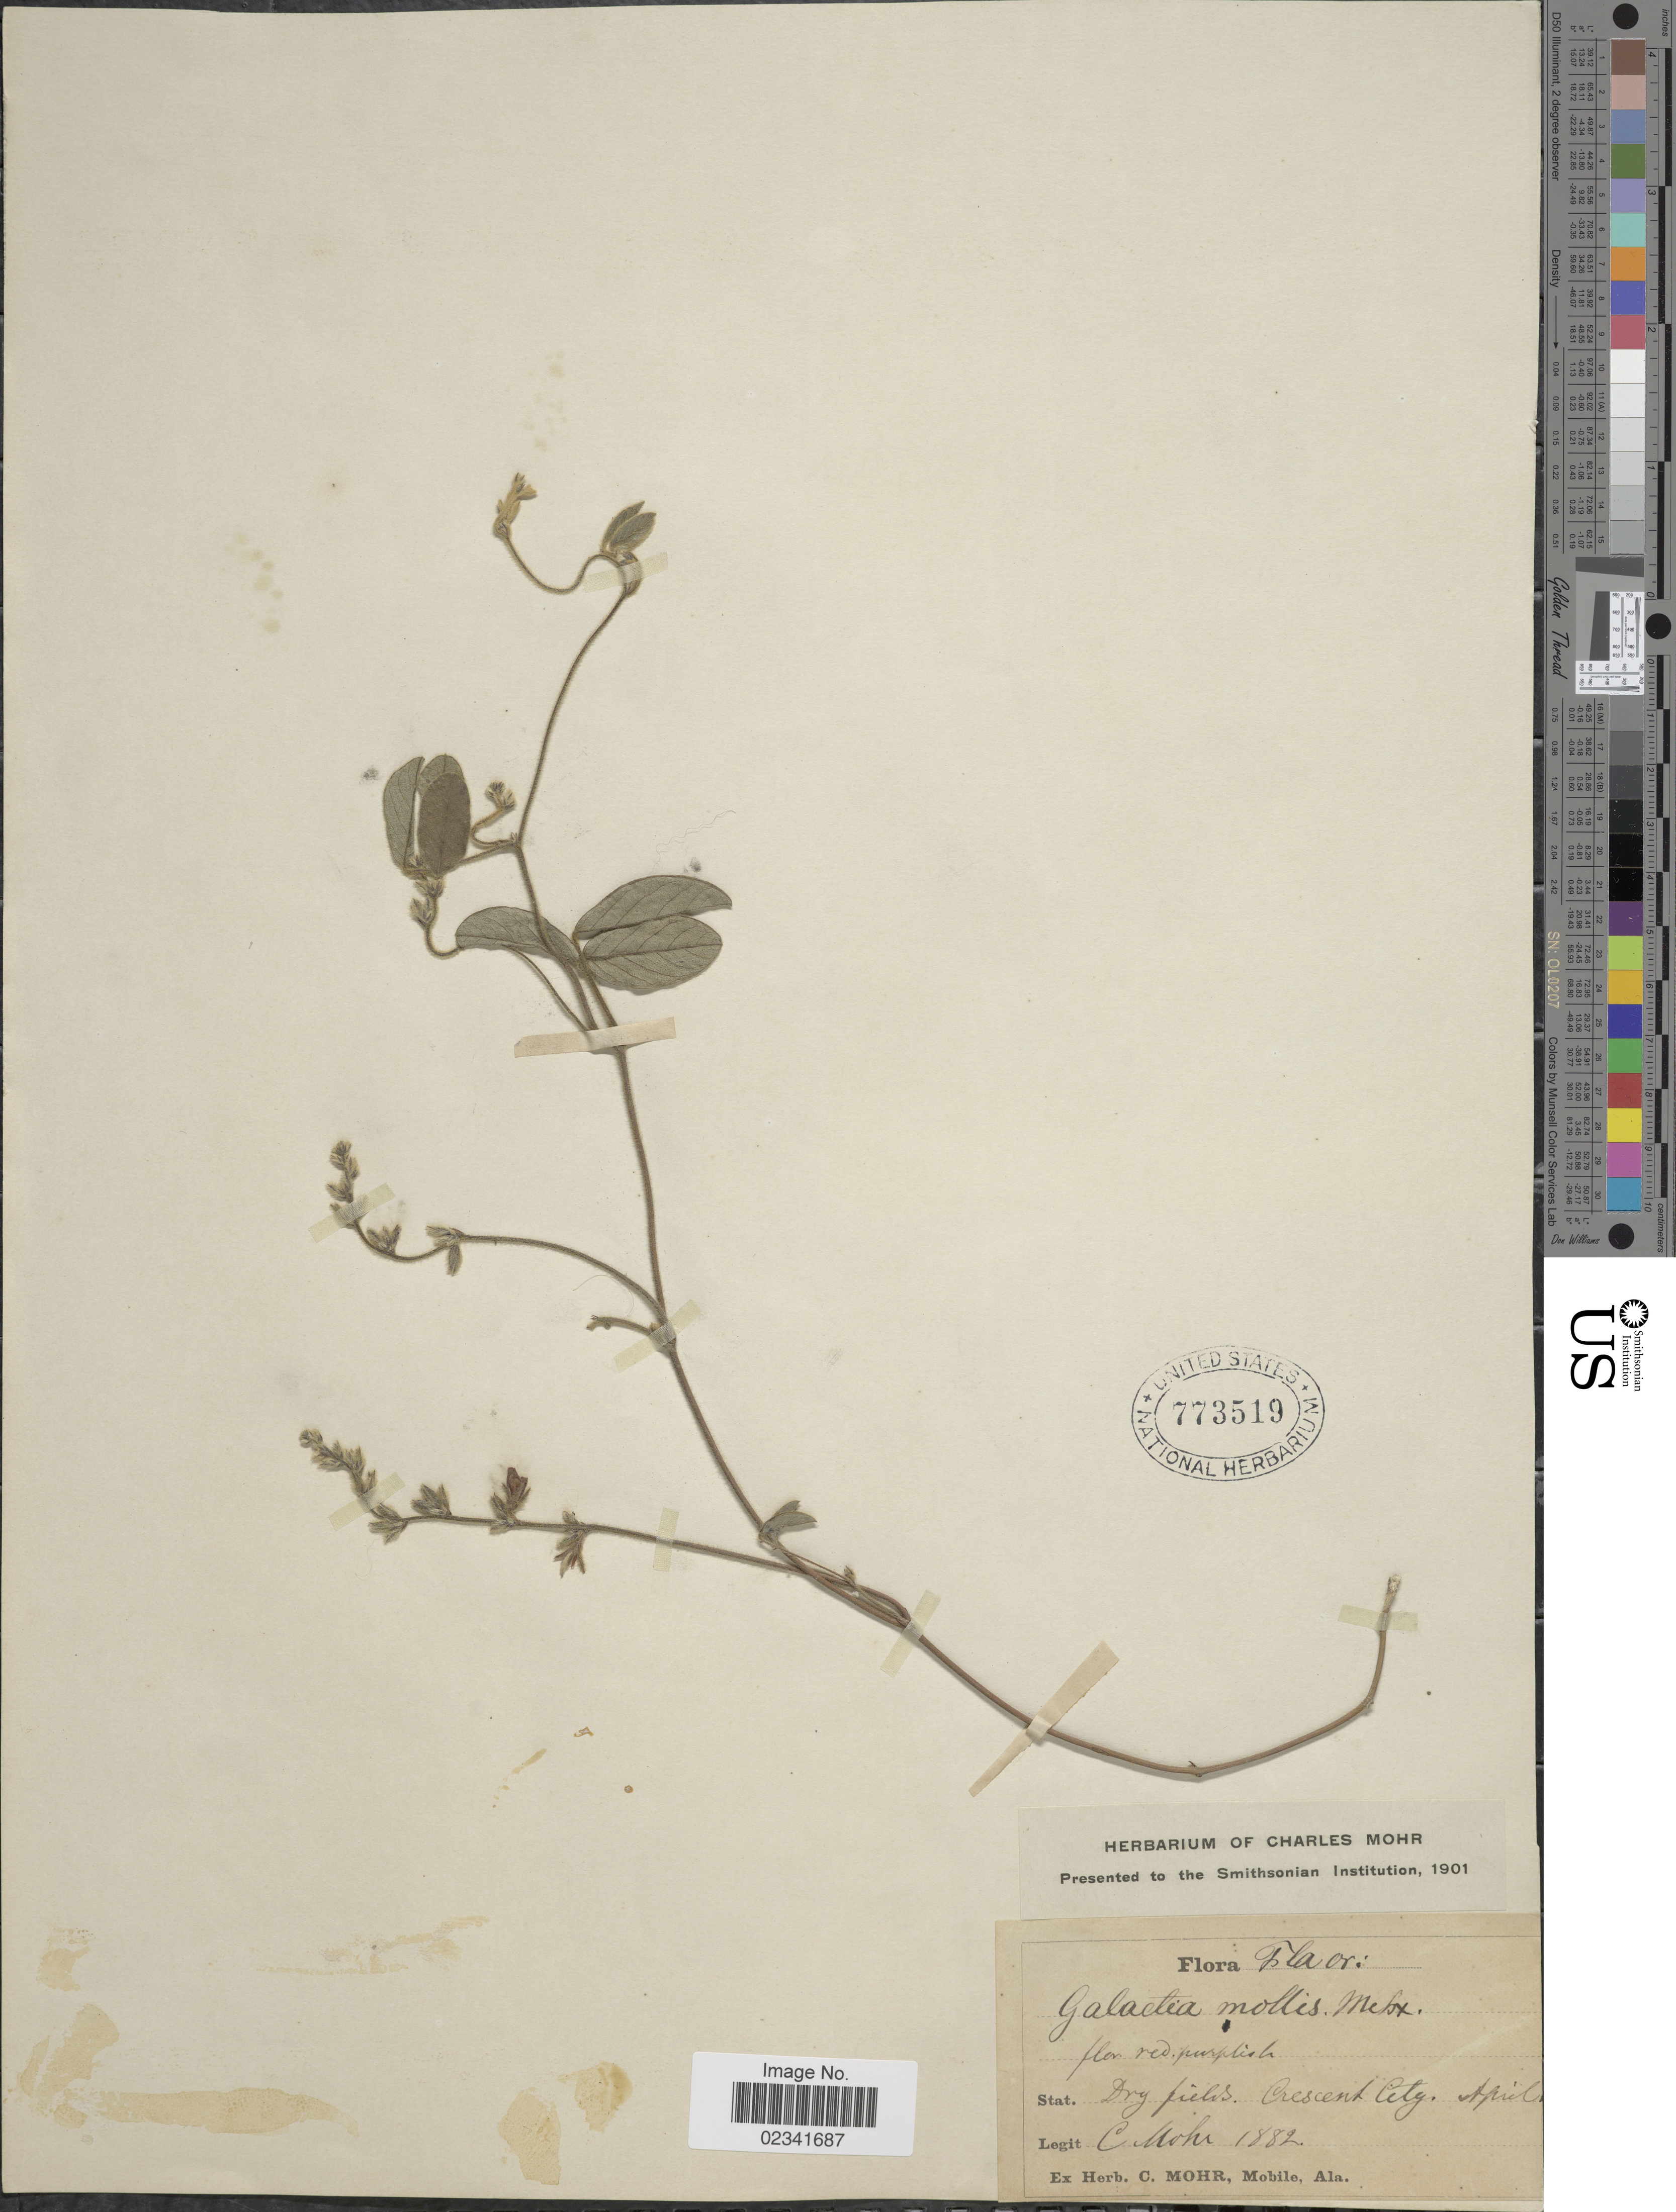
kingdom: Plantae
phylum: Tracheophyta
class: Magnoliopsida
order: Fabales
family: Fabaceae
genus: Galactia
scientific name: Galactia mollis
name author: Michx.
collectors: C. T. Mohr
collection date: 1882-04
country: United States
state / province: Florida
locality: Crescent City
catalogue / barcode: US 773519